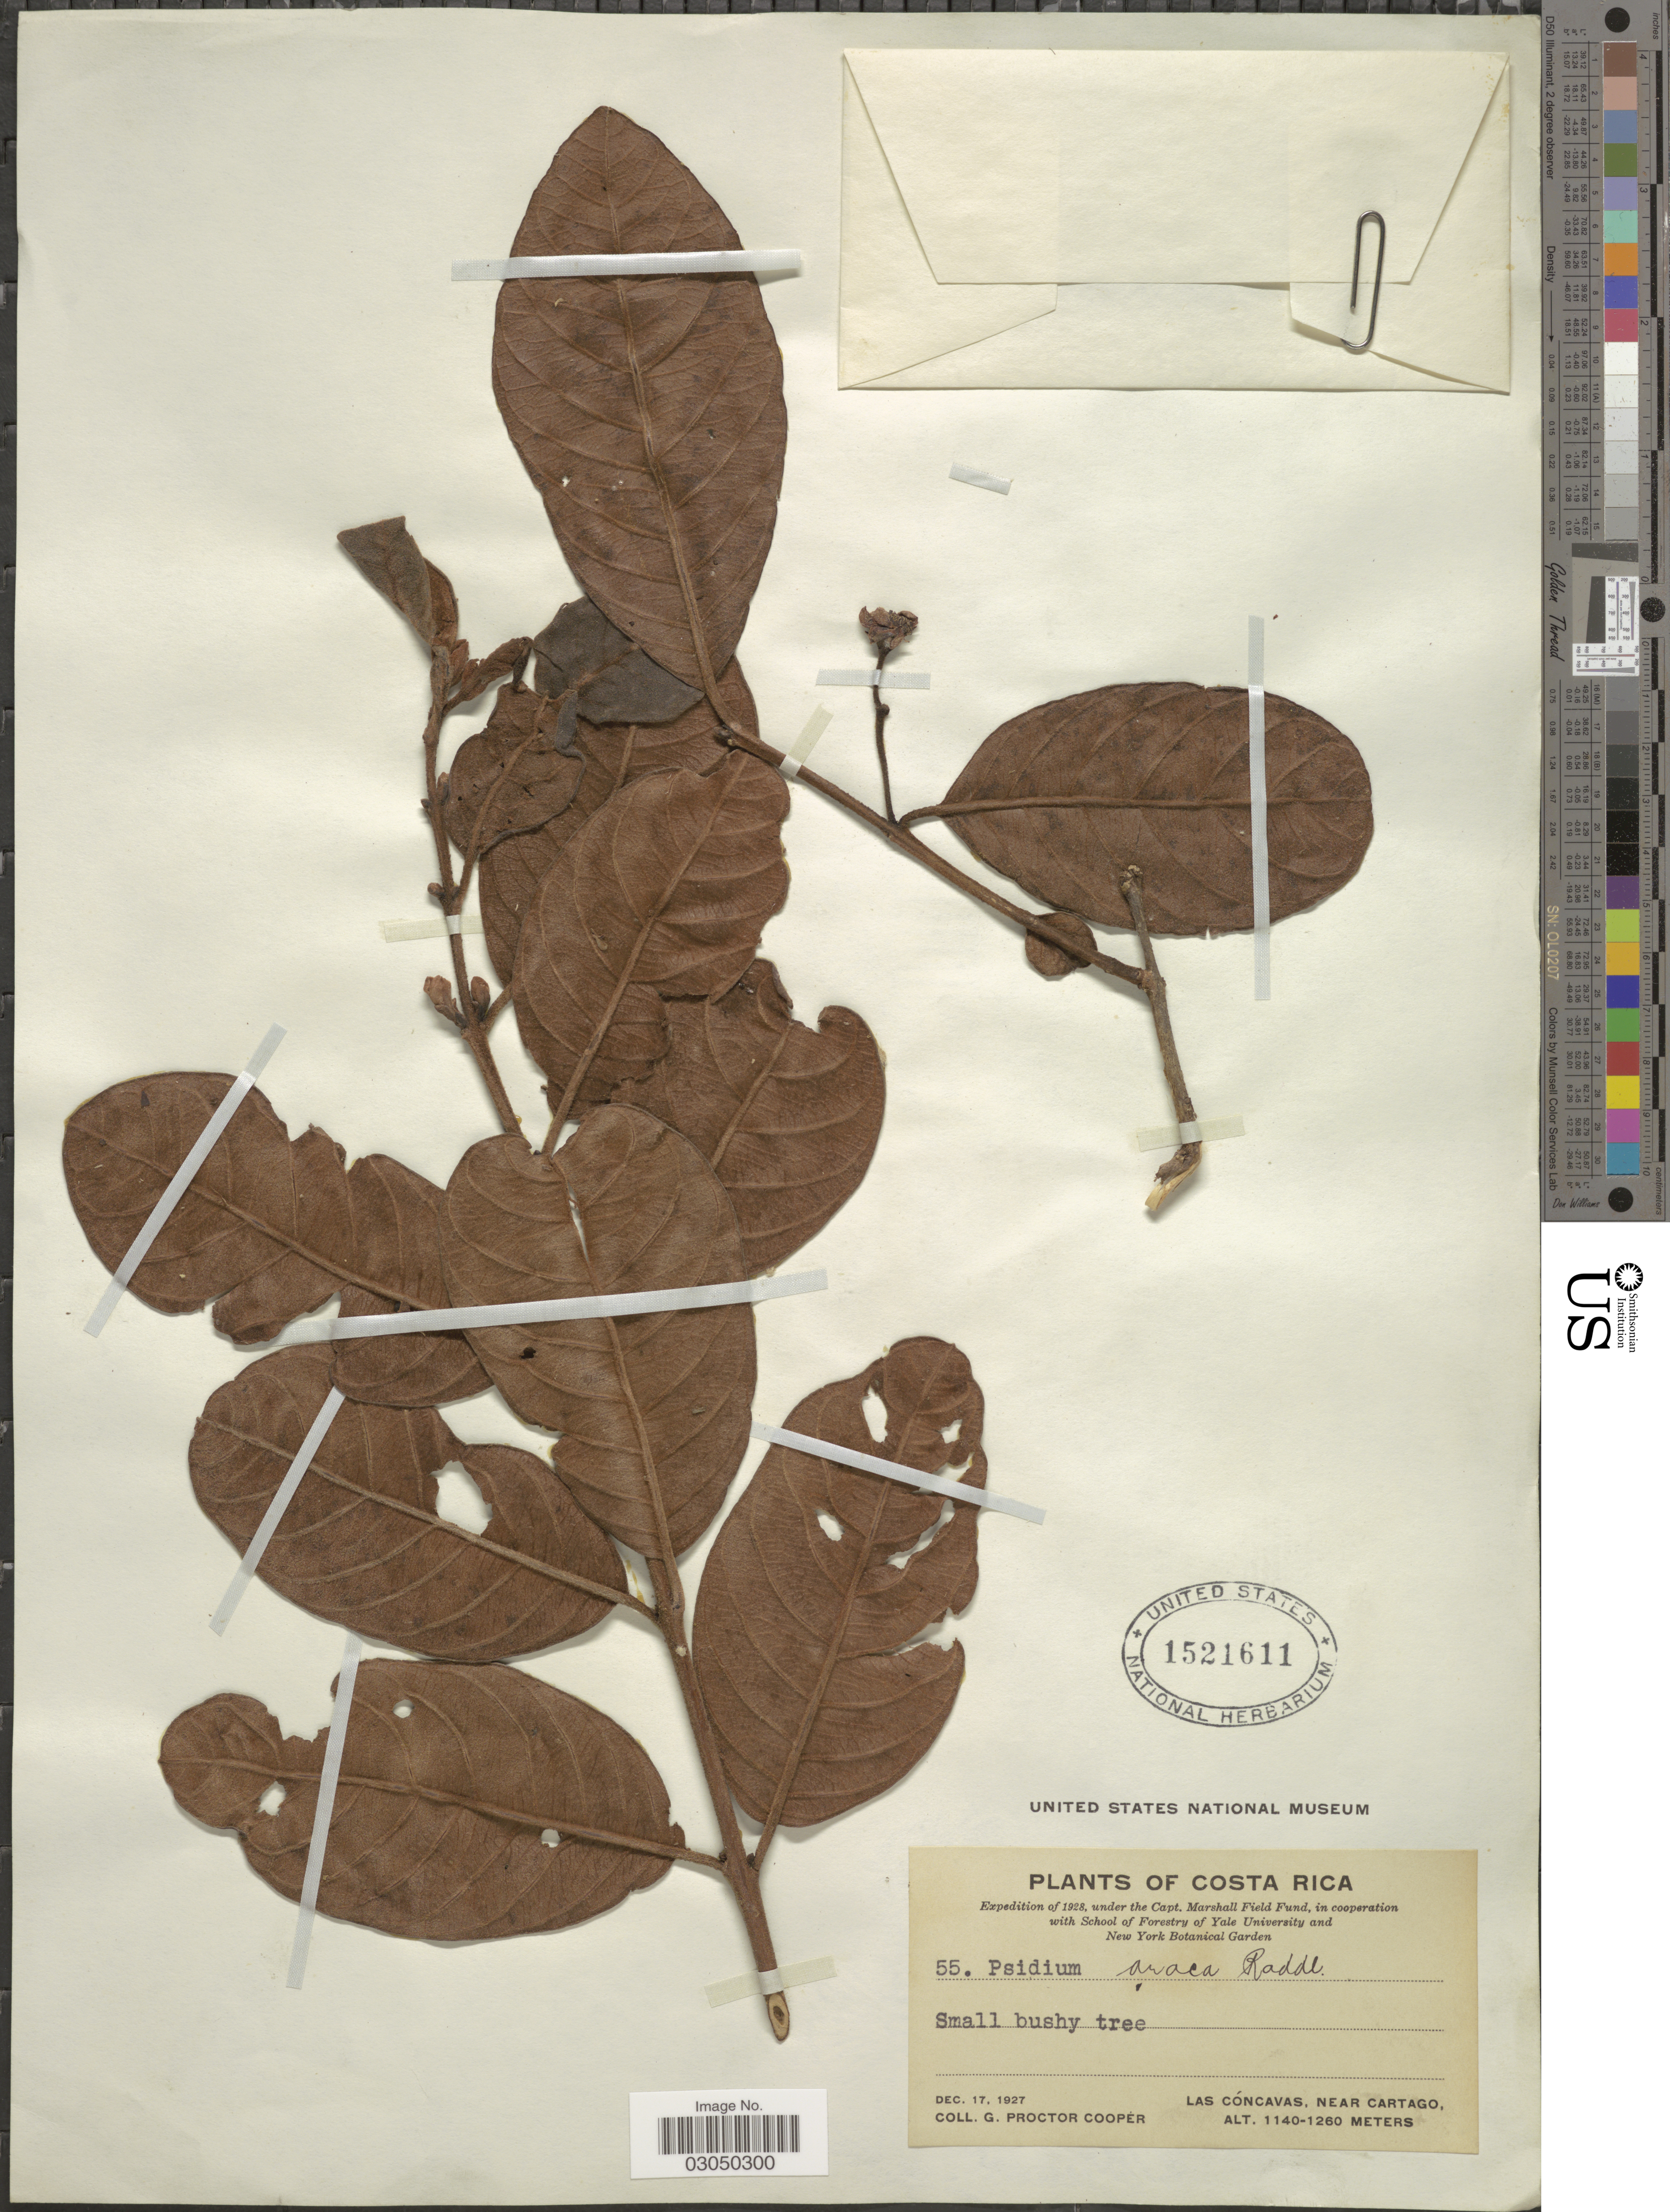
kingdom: Plantae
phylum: Tracheophyta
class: Magnoliopsida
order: Myrtales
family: Myrtaceae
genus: Psidium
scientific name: Psidium guineense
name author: Sw.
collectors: G. Cooper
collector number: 55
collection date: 1927-12-17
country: Costa Rica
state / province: Cartago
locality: Las Cóncavas, near Cartago.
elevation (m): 1140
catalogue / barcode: US 1521611